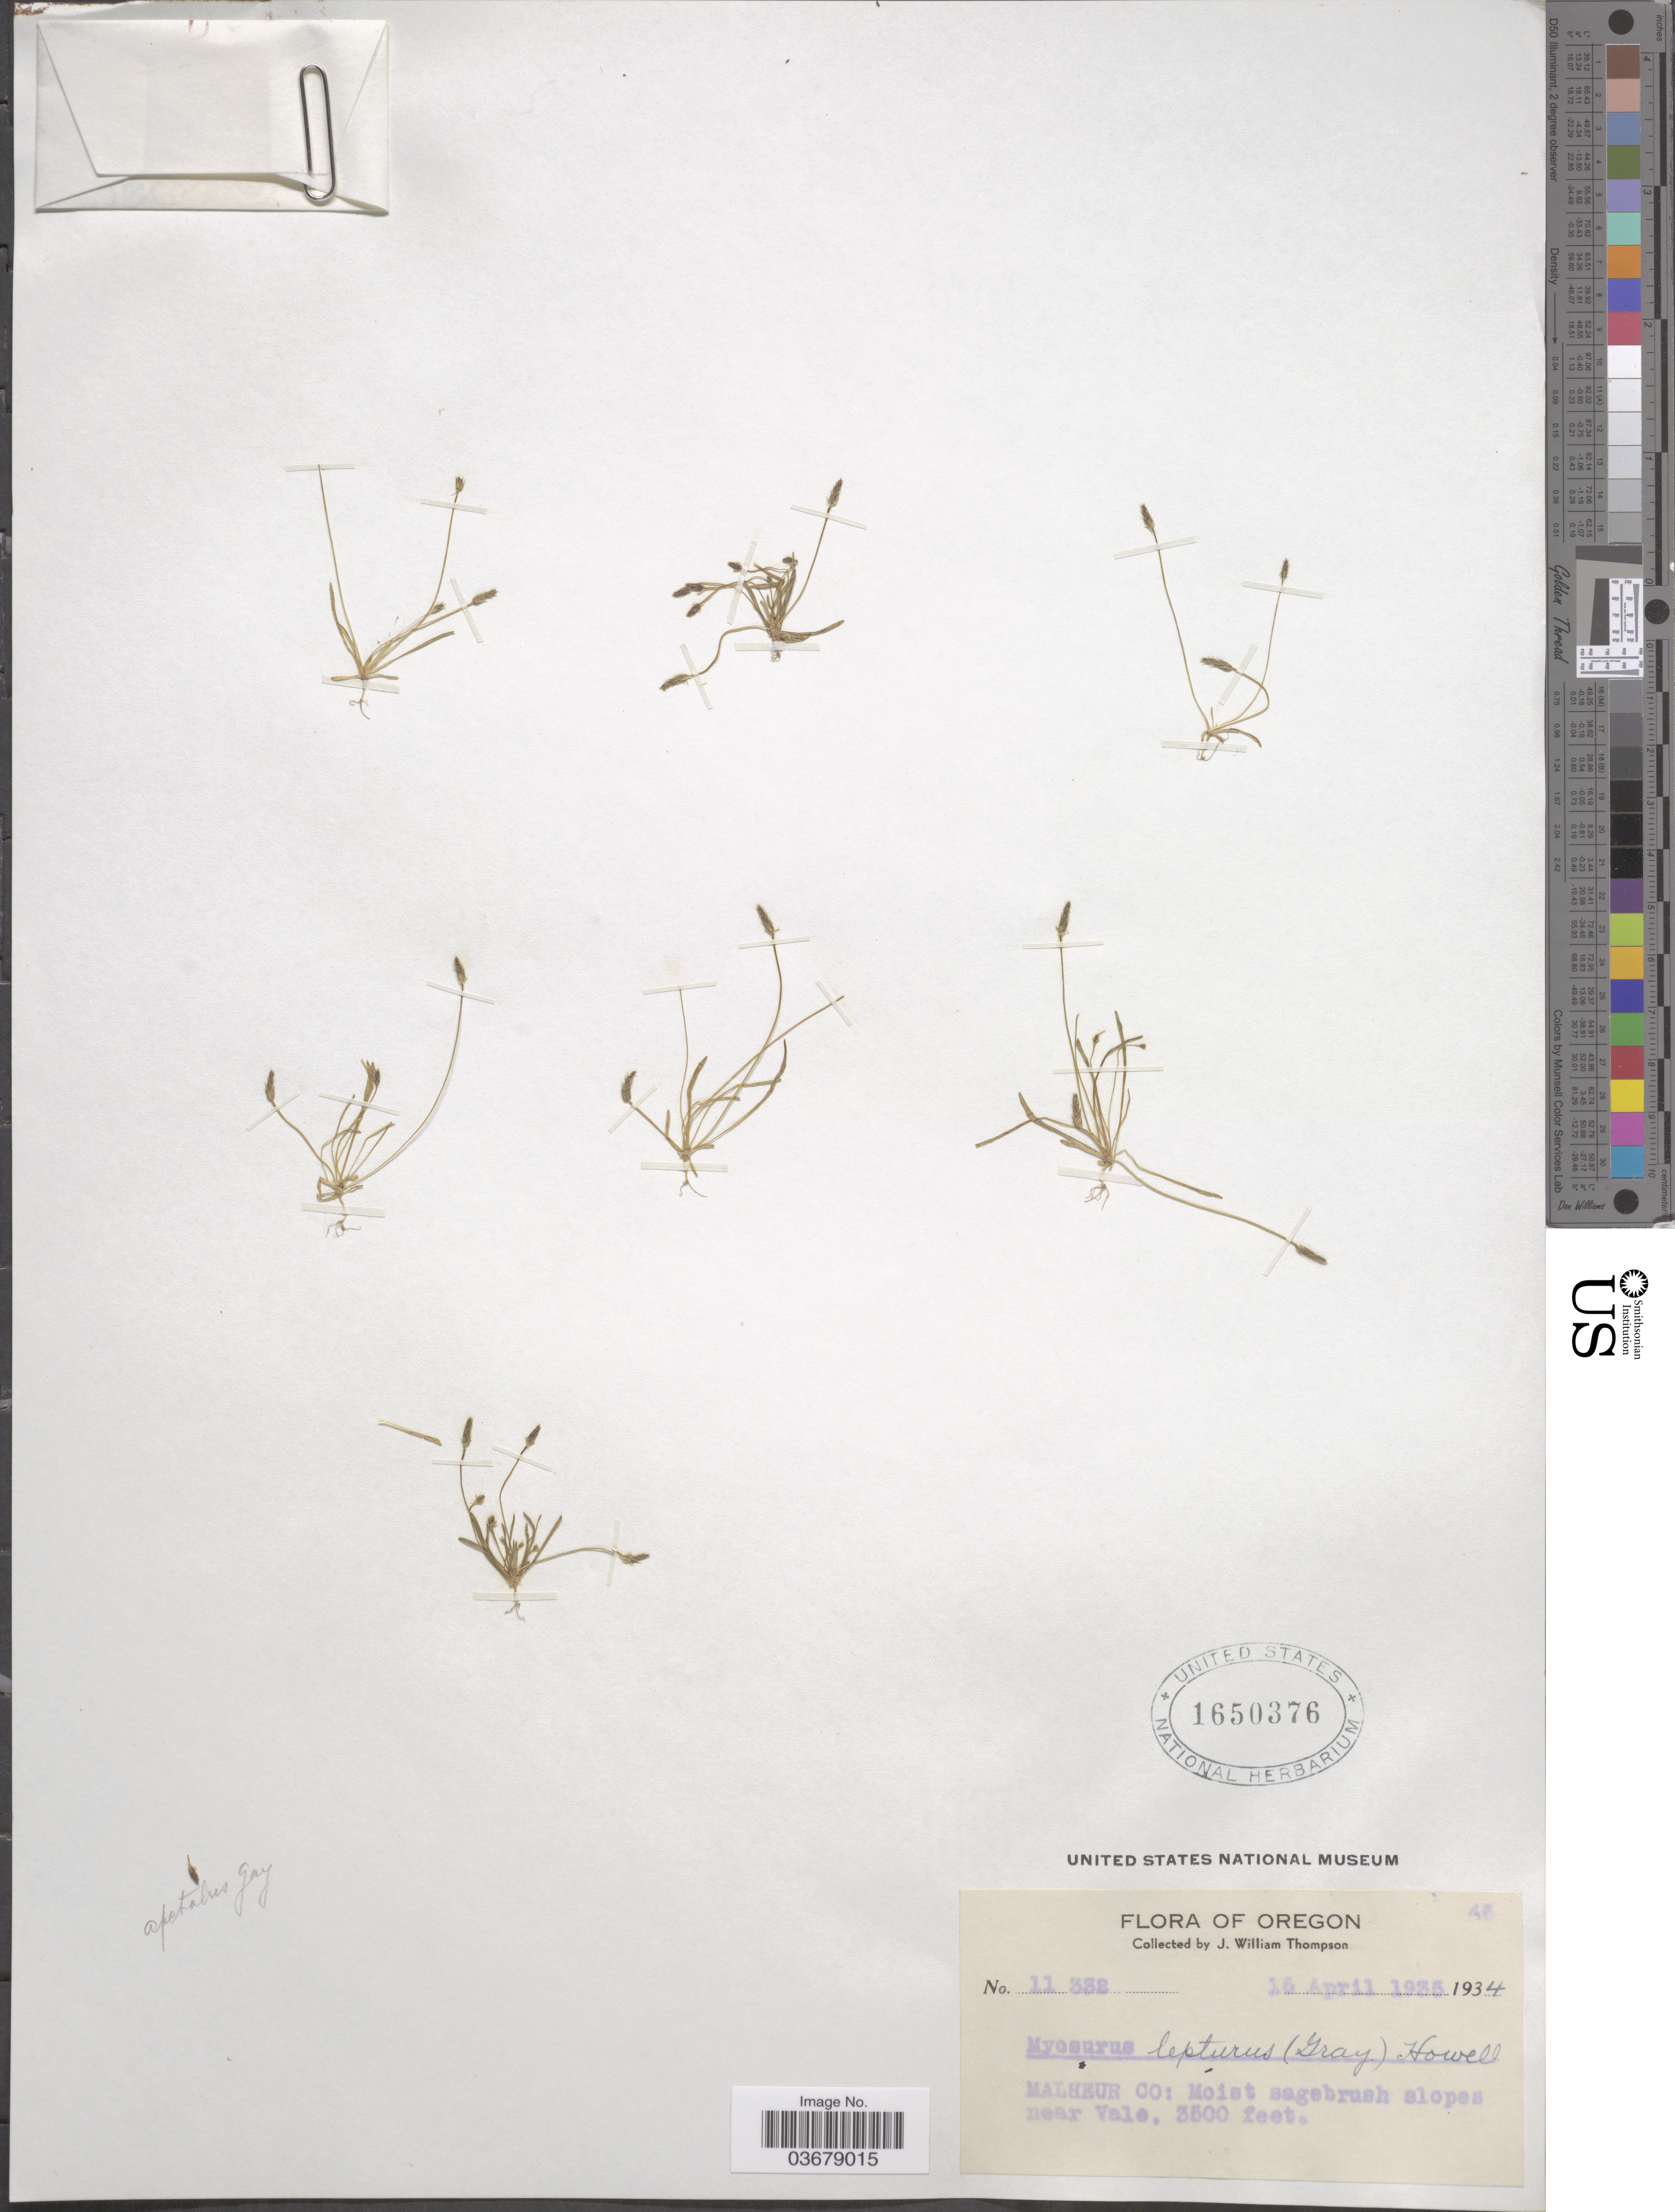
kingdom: Plantae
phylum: Tracheophyta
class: Magnoliopsida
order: Ranunculales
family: Ranunculaceae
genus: Myosurus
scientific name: Myosurus aristatus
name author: Benth.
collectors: J. W. Thompson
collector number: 11332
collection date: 1935-04-16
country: United States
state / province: Oregon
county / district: Malheur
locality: Malheur Co.: Moist sagebrush slopes near Vale.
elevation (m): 1067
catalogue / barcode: US 1650376